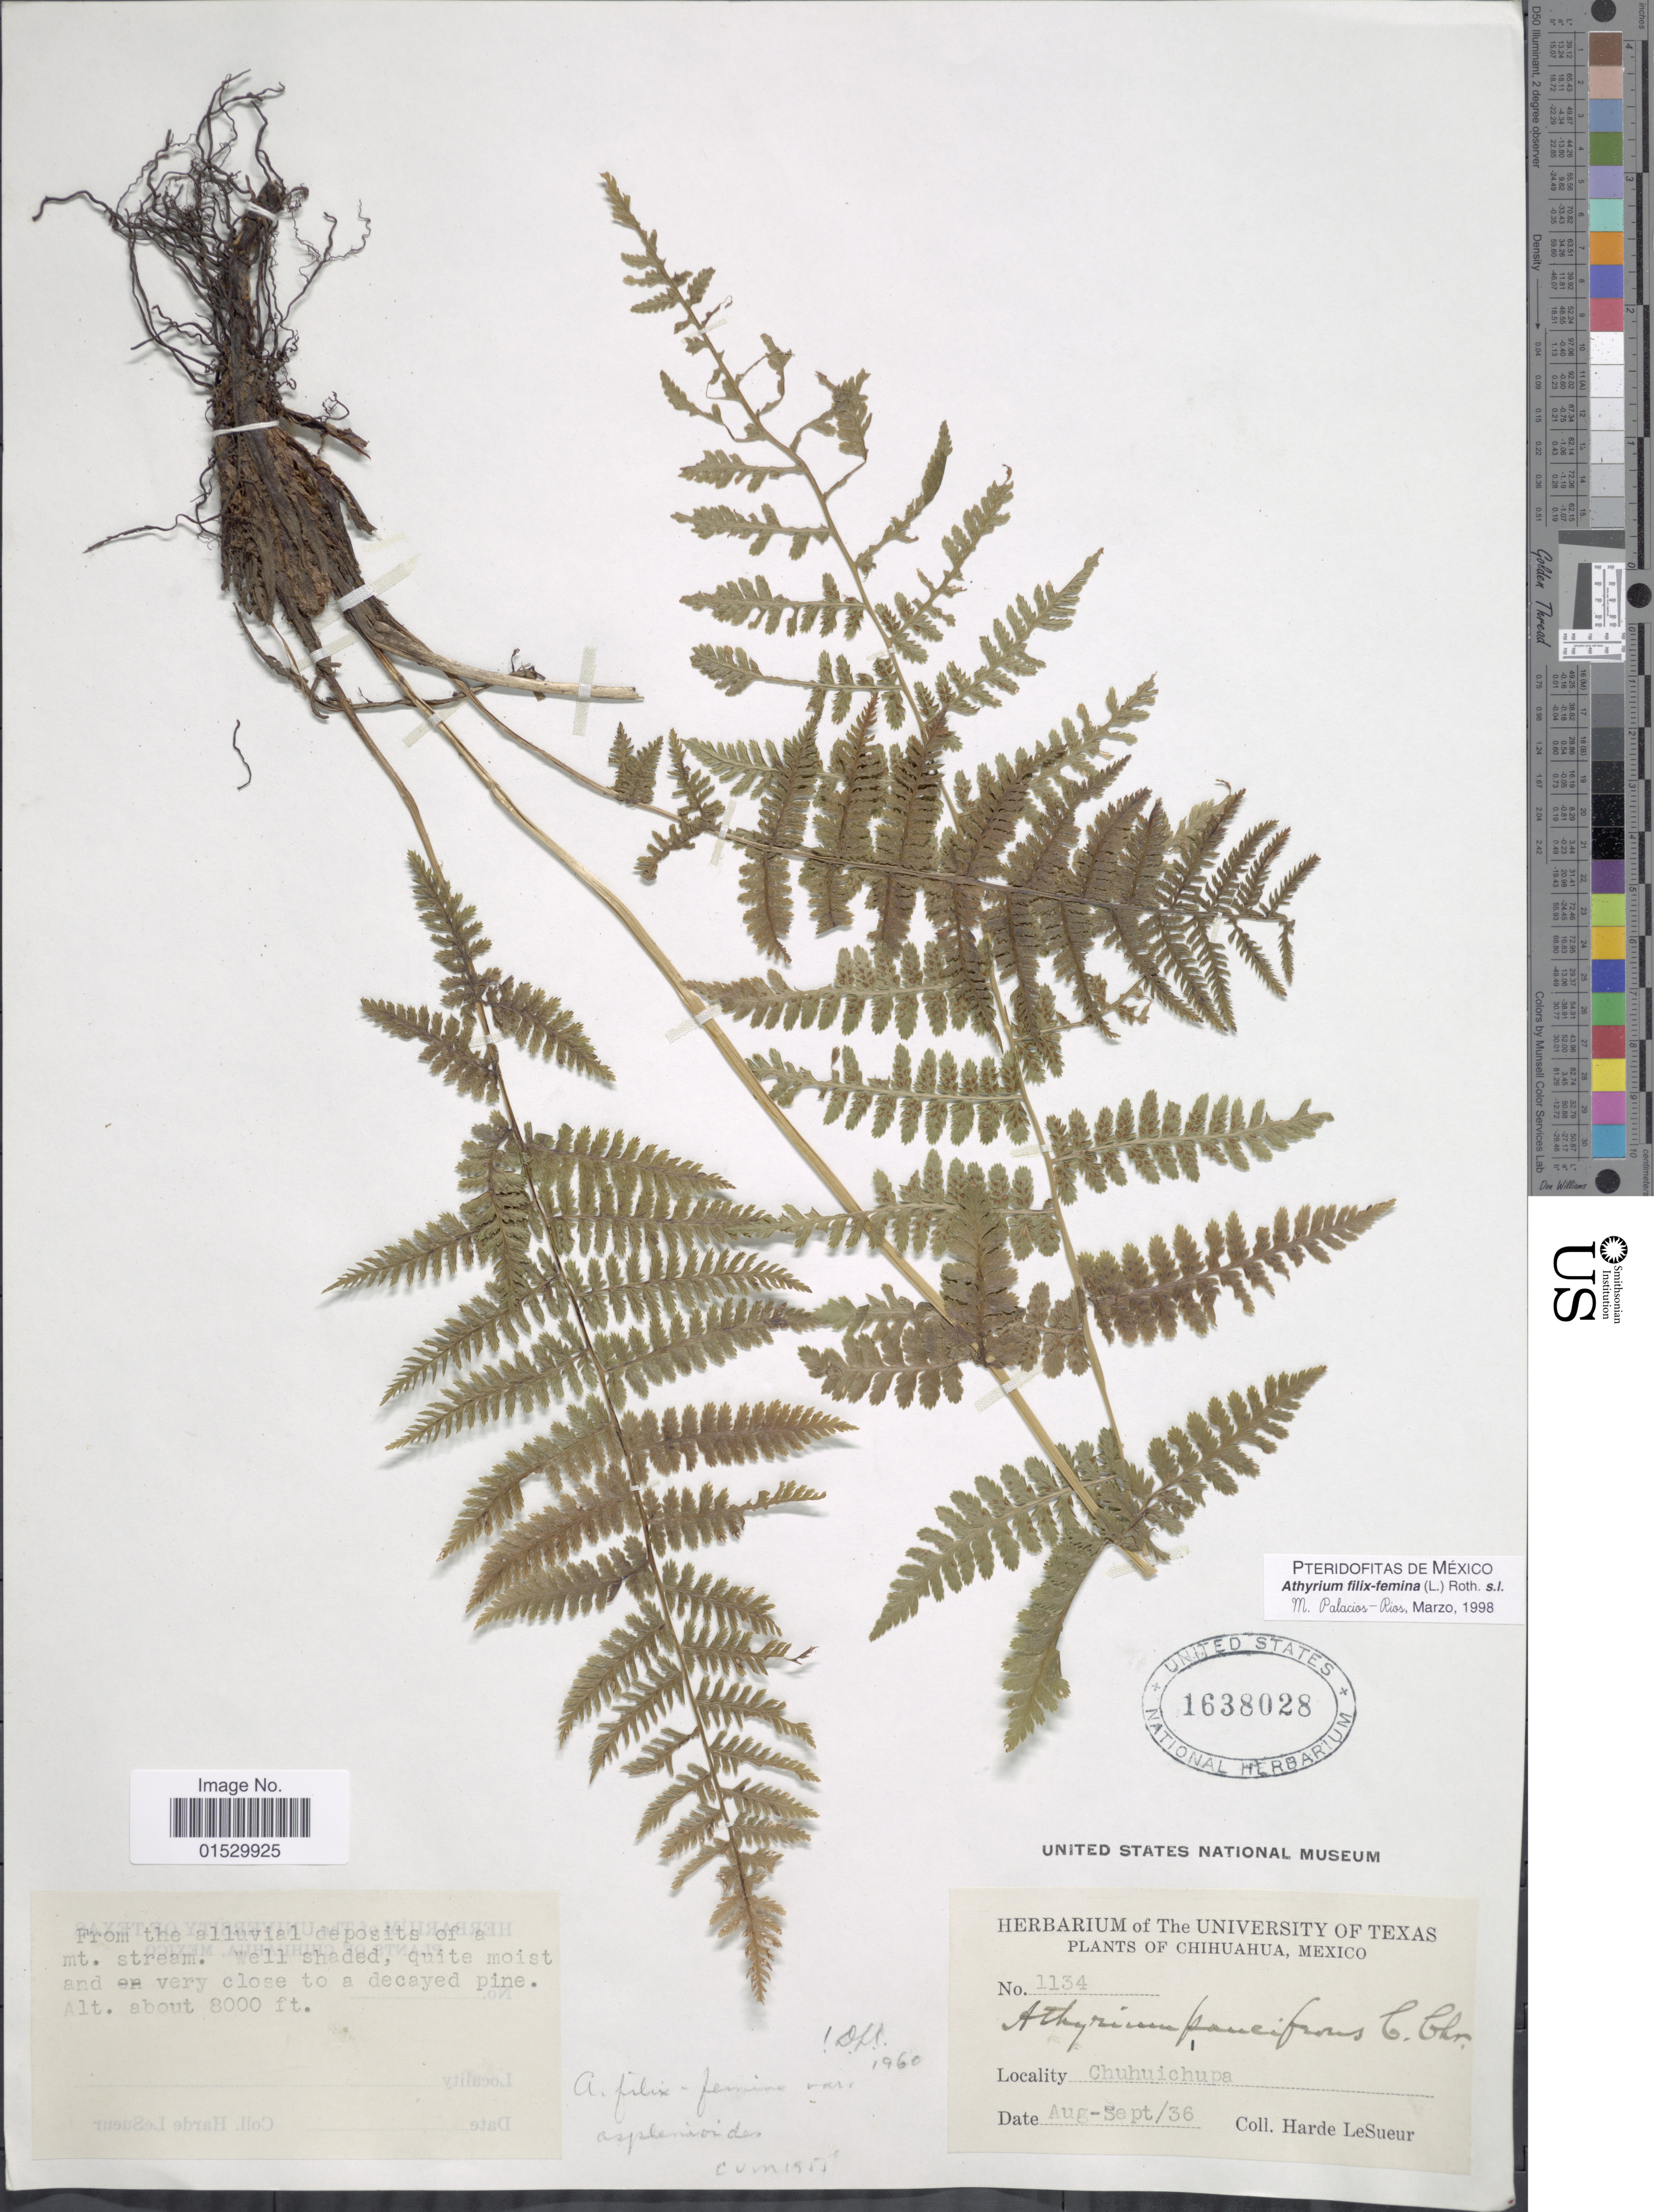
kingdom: Plantae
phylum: Tracheophyta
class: Polypodiopsida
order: Polypodiales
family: Athyriaceae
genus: Athyrium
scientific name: Athyrium bourgeaui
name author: E. Fourn.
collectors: H. LeSueur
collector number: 1134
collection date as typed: Transcribed d/m/y: /8/36 to /9/36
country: Mexico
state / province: Chihuahua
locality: Chuhuichupa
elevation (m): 2438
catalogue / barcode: US 1638028